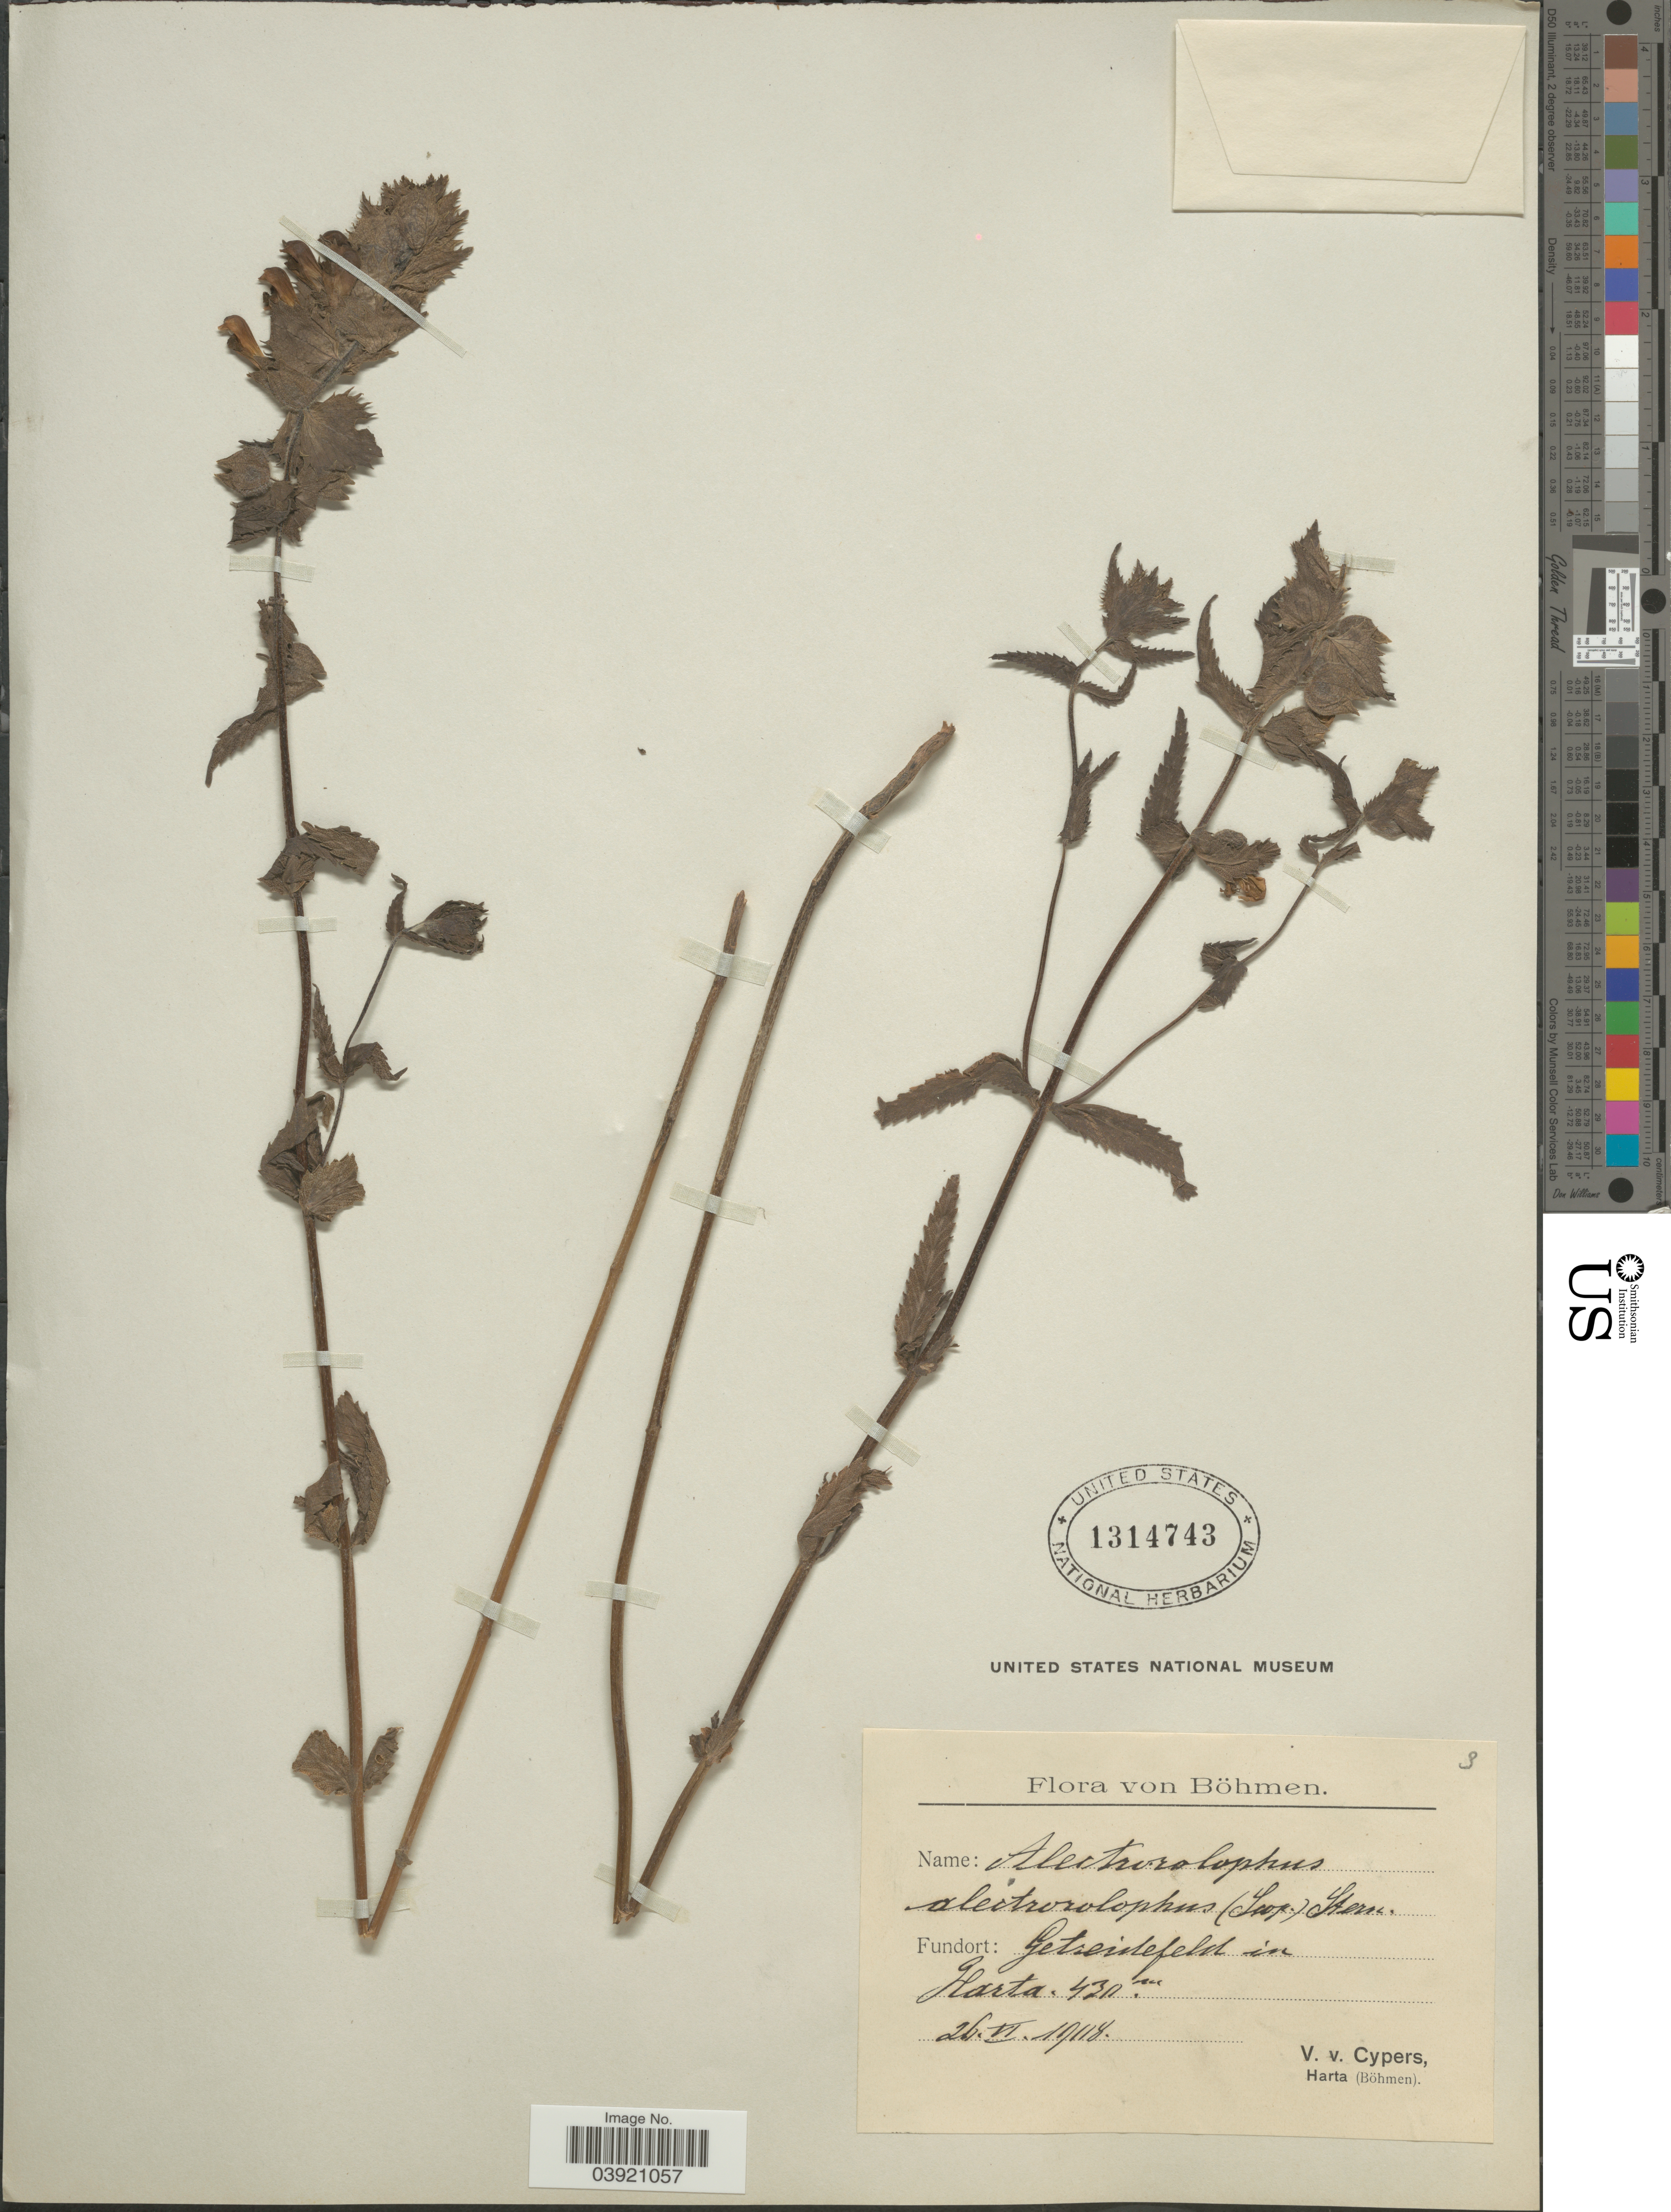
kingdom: Plantae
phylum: Tracheophyta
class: Magnoliopsida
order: Lamiales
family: Orobanchaceae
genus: Rhinanthus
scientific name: Rhinanthus alectorolophus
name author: (Scop.) Pollich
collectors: V. Cypers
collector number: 3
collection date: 1908-06-26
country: Czechia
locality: Böhmen. Getseidefeld in Harta.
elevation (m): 430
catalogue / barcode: US 1314743